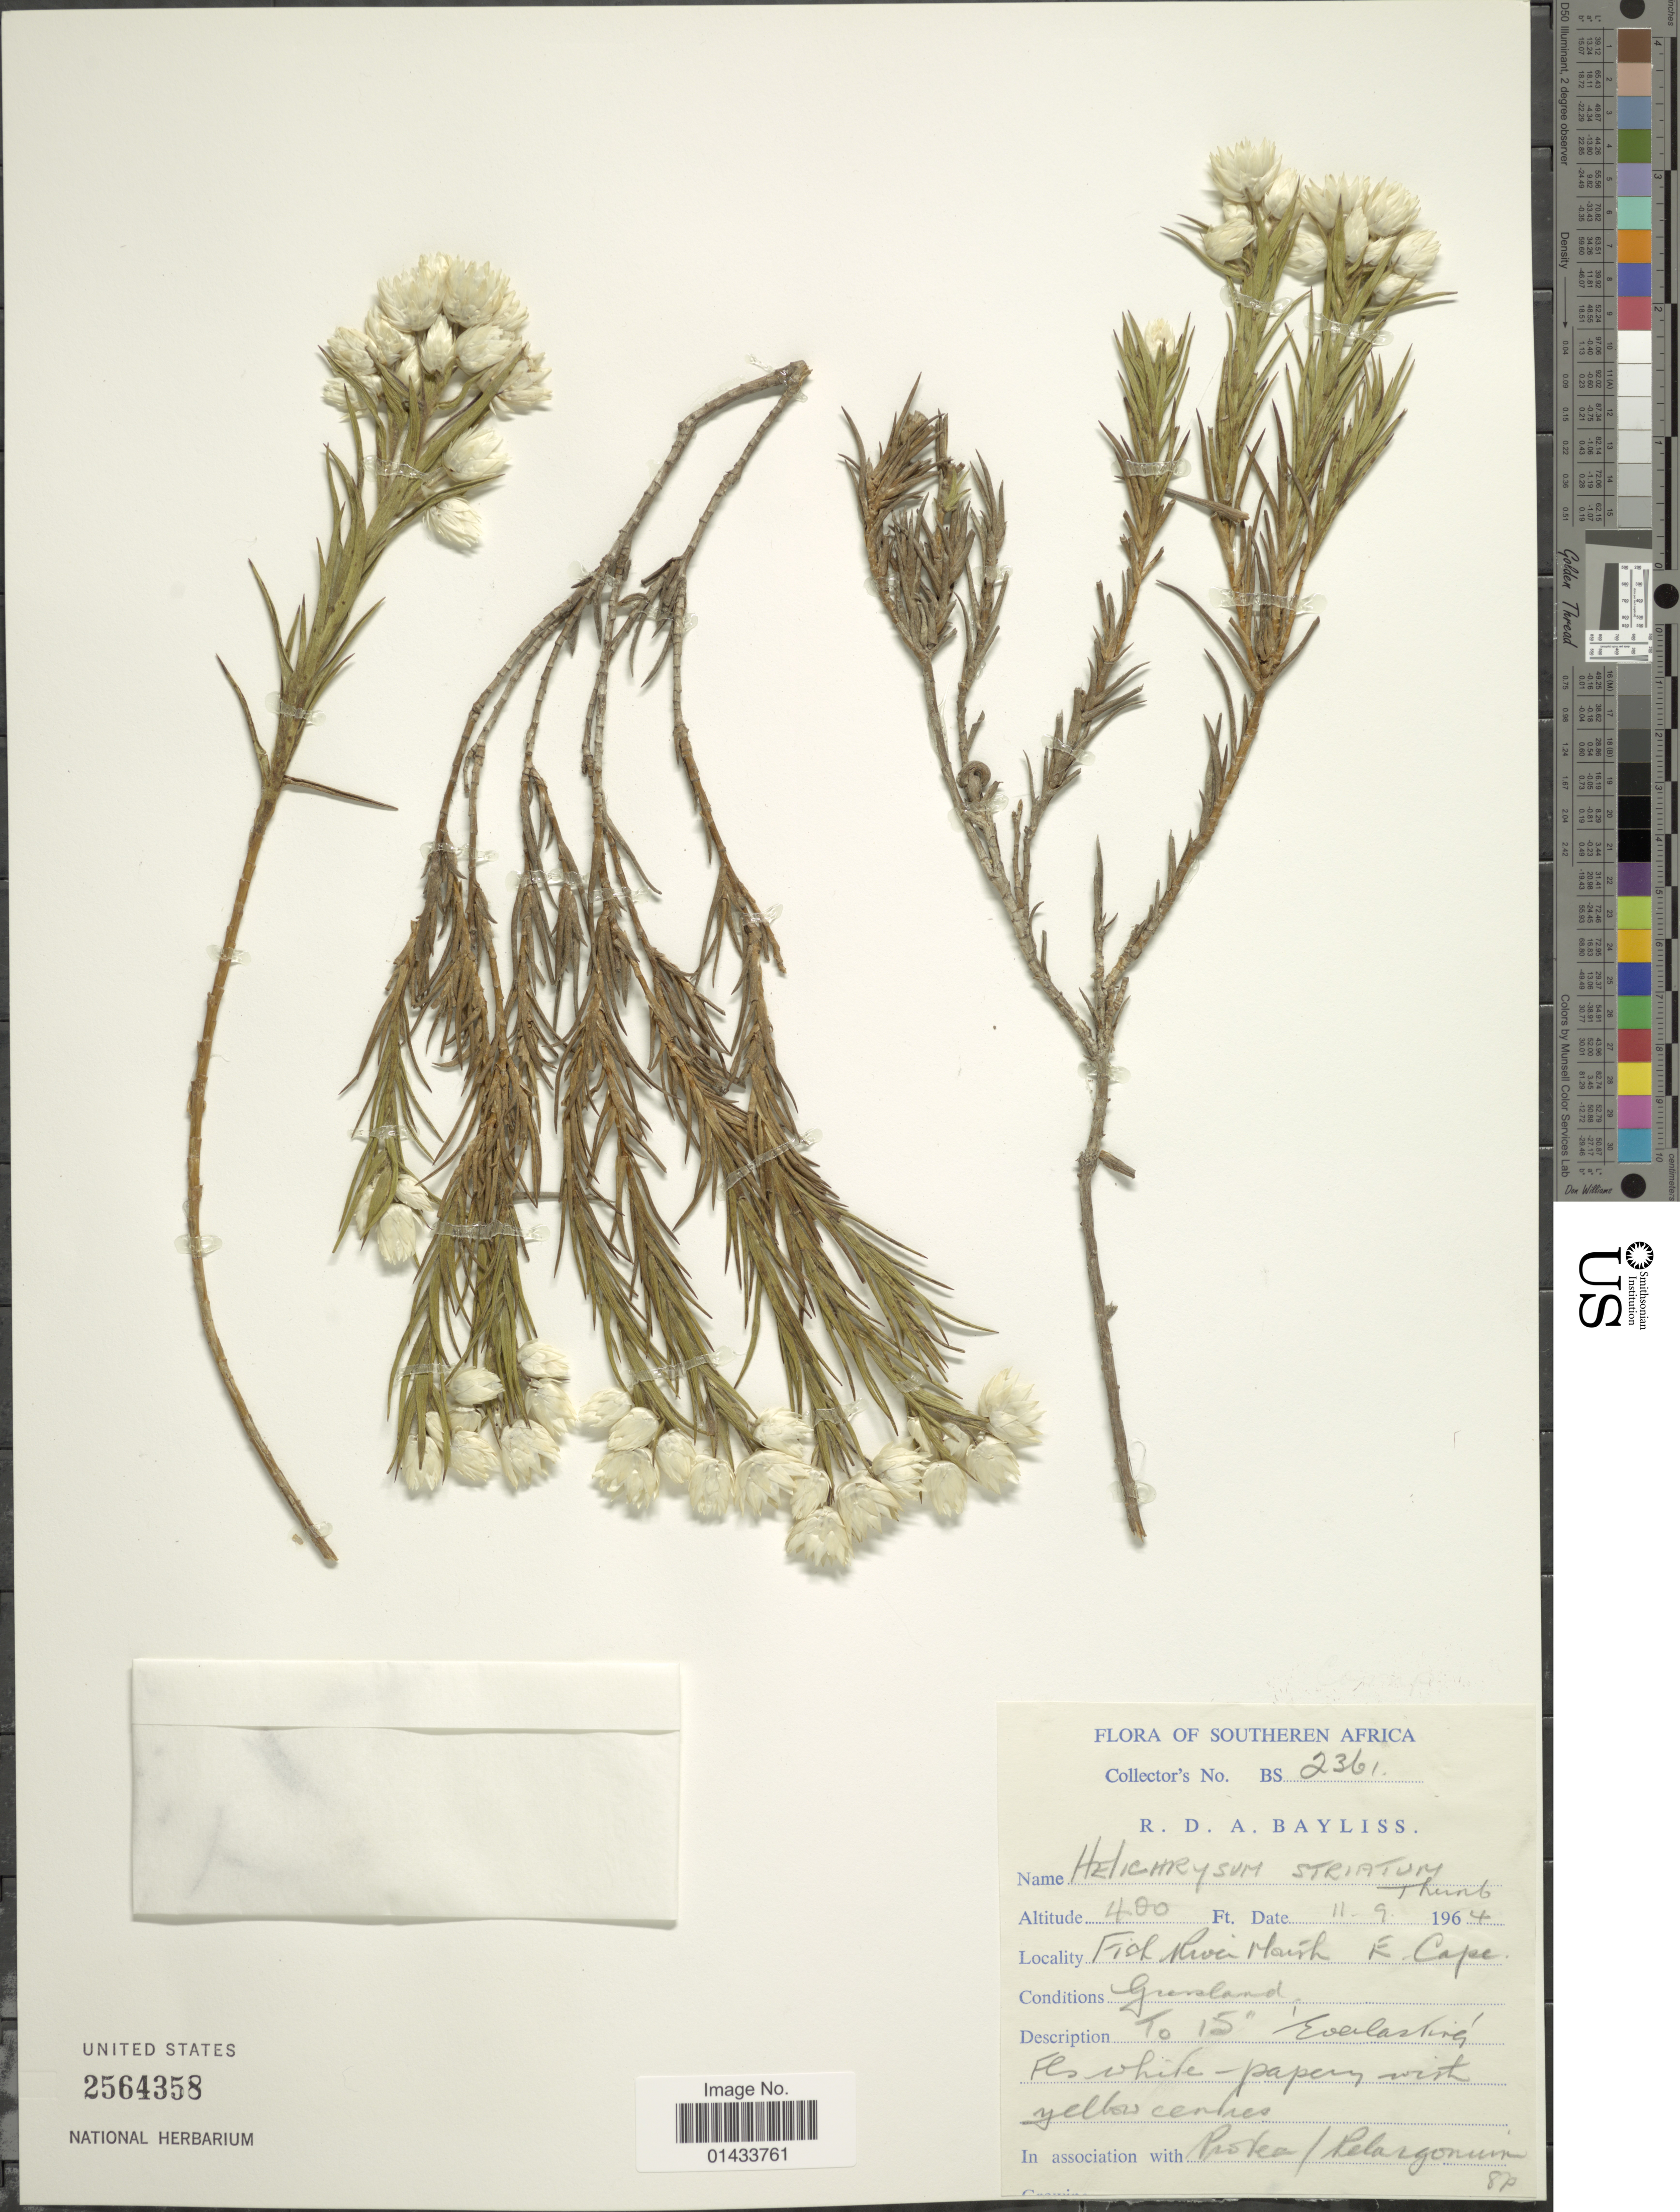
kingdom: Plantae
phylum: Tracheophyta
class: Magnoliopsida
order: Asterales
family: Asteraceae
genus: Helichrysum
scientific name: Helichrysum striatum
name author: A. Cunn.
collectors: R. Bayliss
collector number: BS 2361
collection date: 1964-09-11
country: South Africa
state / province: Eastern Cape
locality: Southern Africa, Fish River Marsh, E. Cape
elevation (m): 122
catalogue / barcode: US 2564358